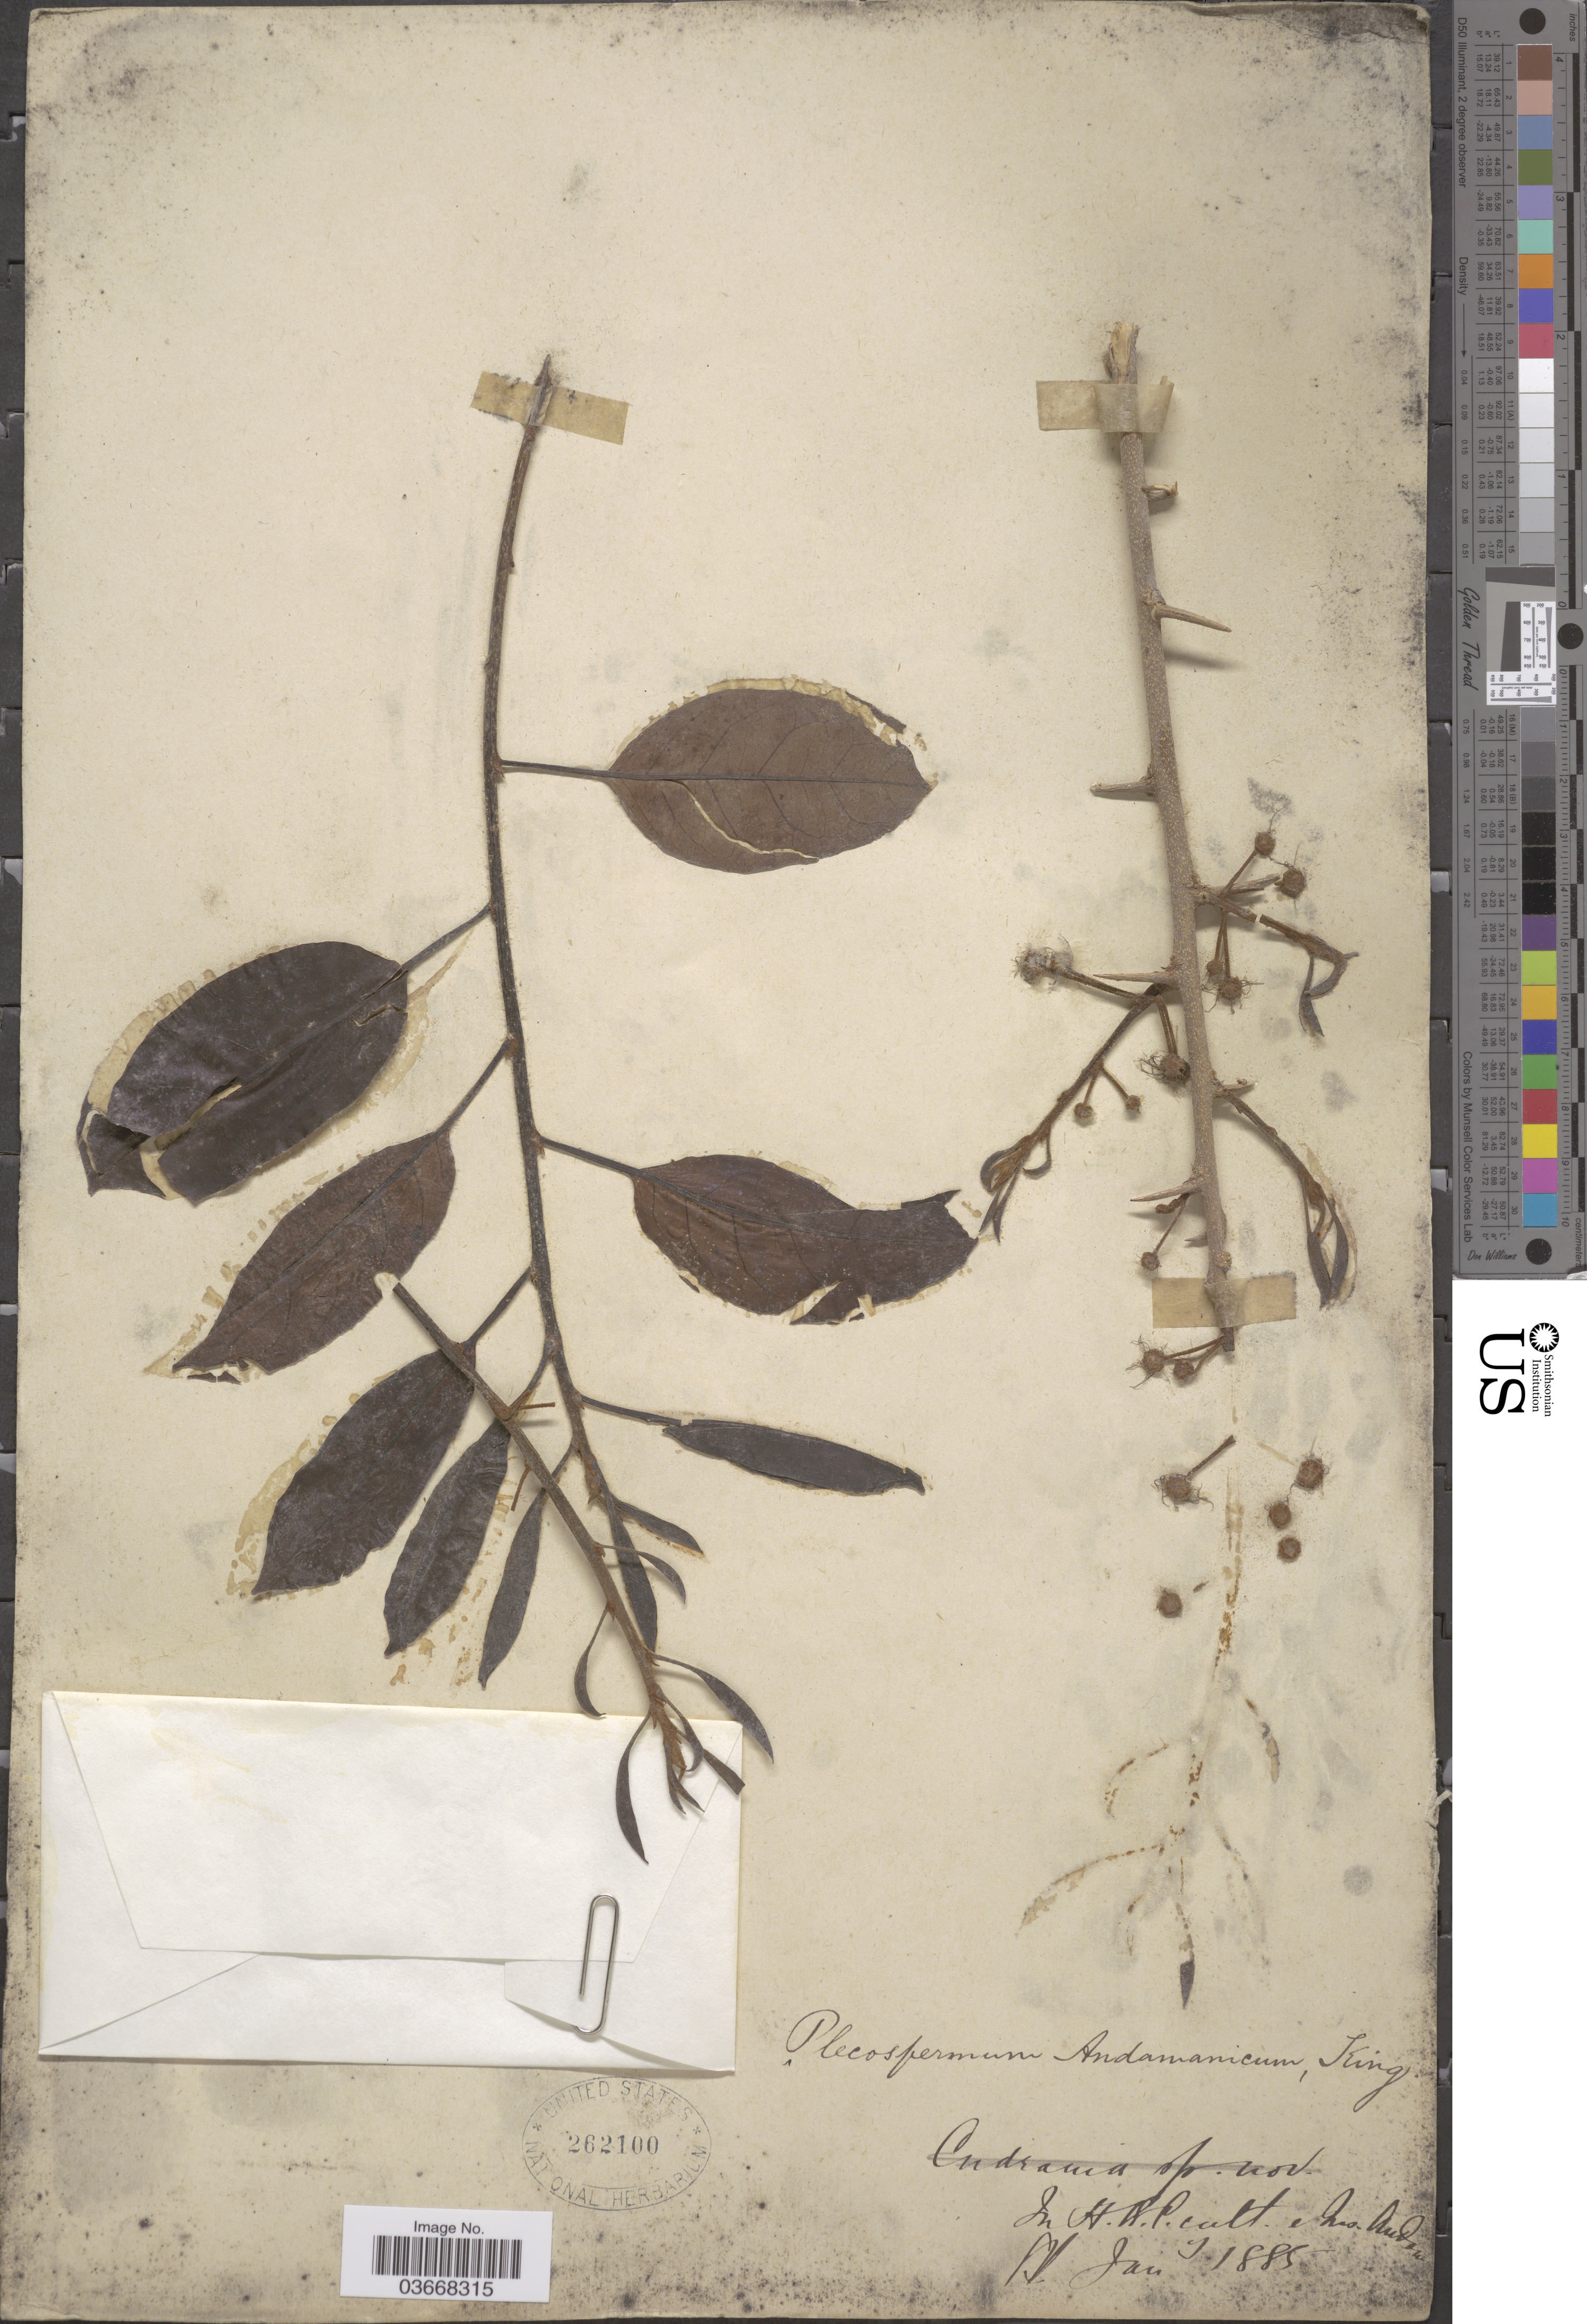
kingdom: Plantae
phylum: Tracheophyta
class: Magnoliopsida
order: Rosales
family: Moraceae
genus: Maclura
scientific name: Maclura andamanica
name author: (King ex Hook. f.) C.C. Berg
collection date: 1885-01-01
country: India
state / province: Andaman and Nicobar Islands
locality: In H. H. P.* cult. Ins. Andam.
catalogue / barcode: US 262100